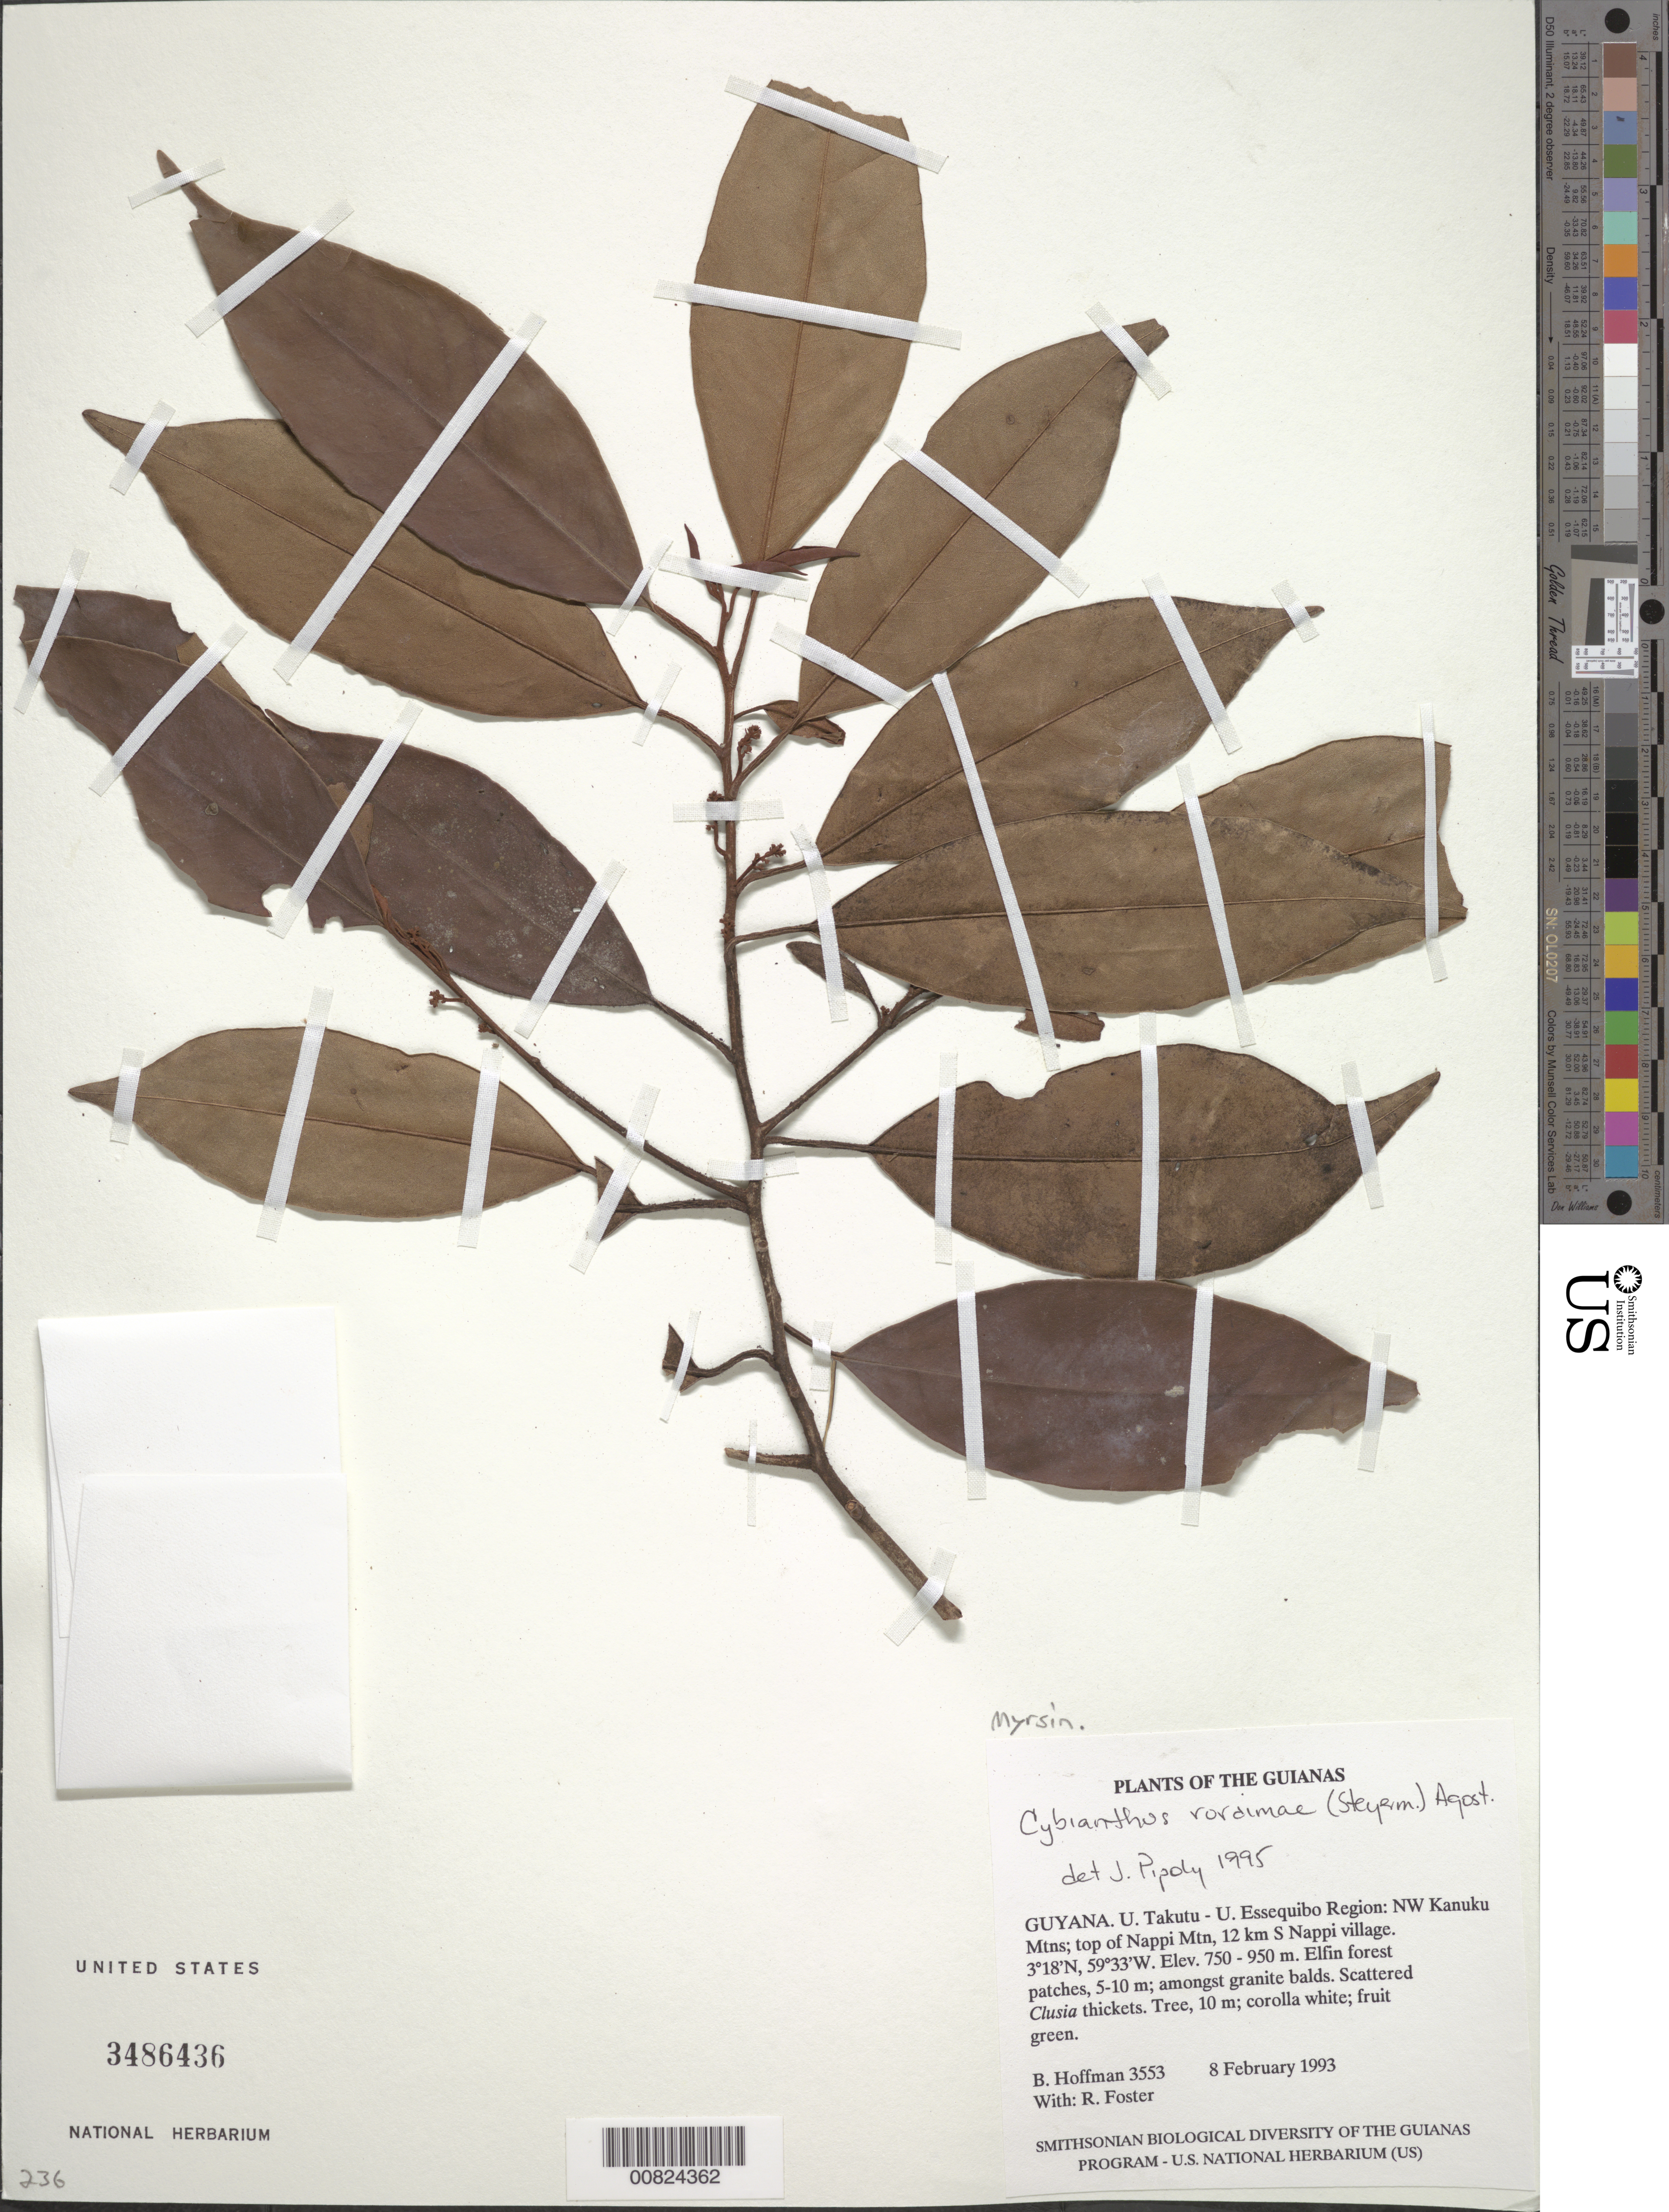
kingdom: Plantae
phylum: Tracheophyta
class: Magnoliopsida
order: Ericales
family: Primulaceae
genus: Cybianthus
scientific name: Cybianthus roraimae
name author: (Steyerm.) G. Agostini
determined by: Pipoly, J. J., III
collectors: B. Hoffman & R. Foster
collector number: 3553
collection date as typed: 8 February 1993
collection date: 1993-02-08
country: Guyana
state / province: U. Takutu-U. Essequibo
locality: NW Kanuku Mountains; top of Nappi Mountain, 12 km S of Nappi village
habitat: Elfin forest patches, 5-10 m; amongst granite balds. Scattered Clusia thickets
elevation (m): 750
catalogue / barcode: US 3486436